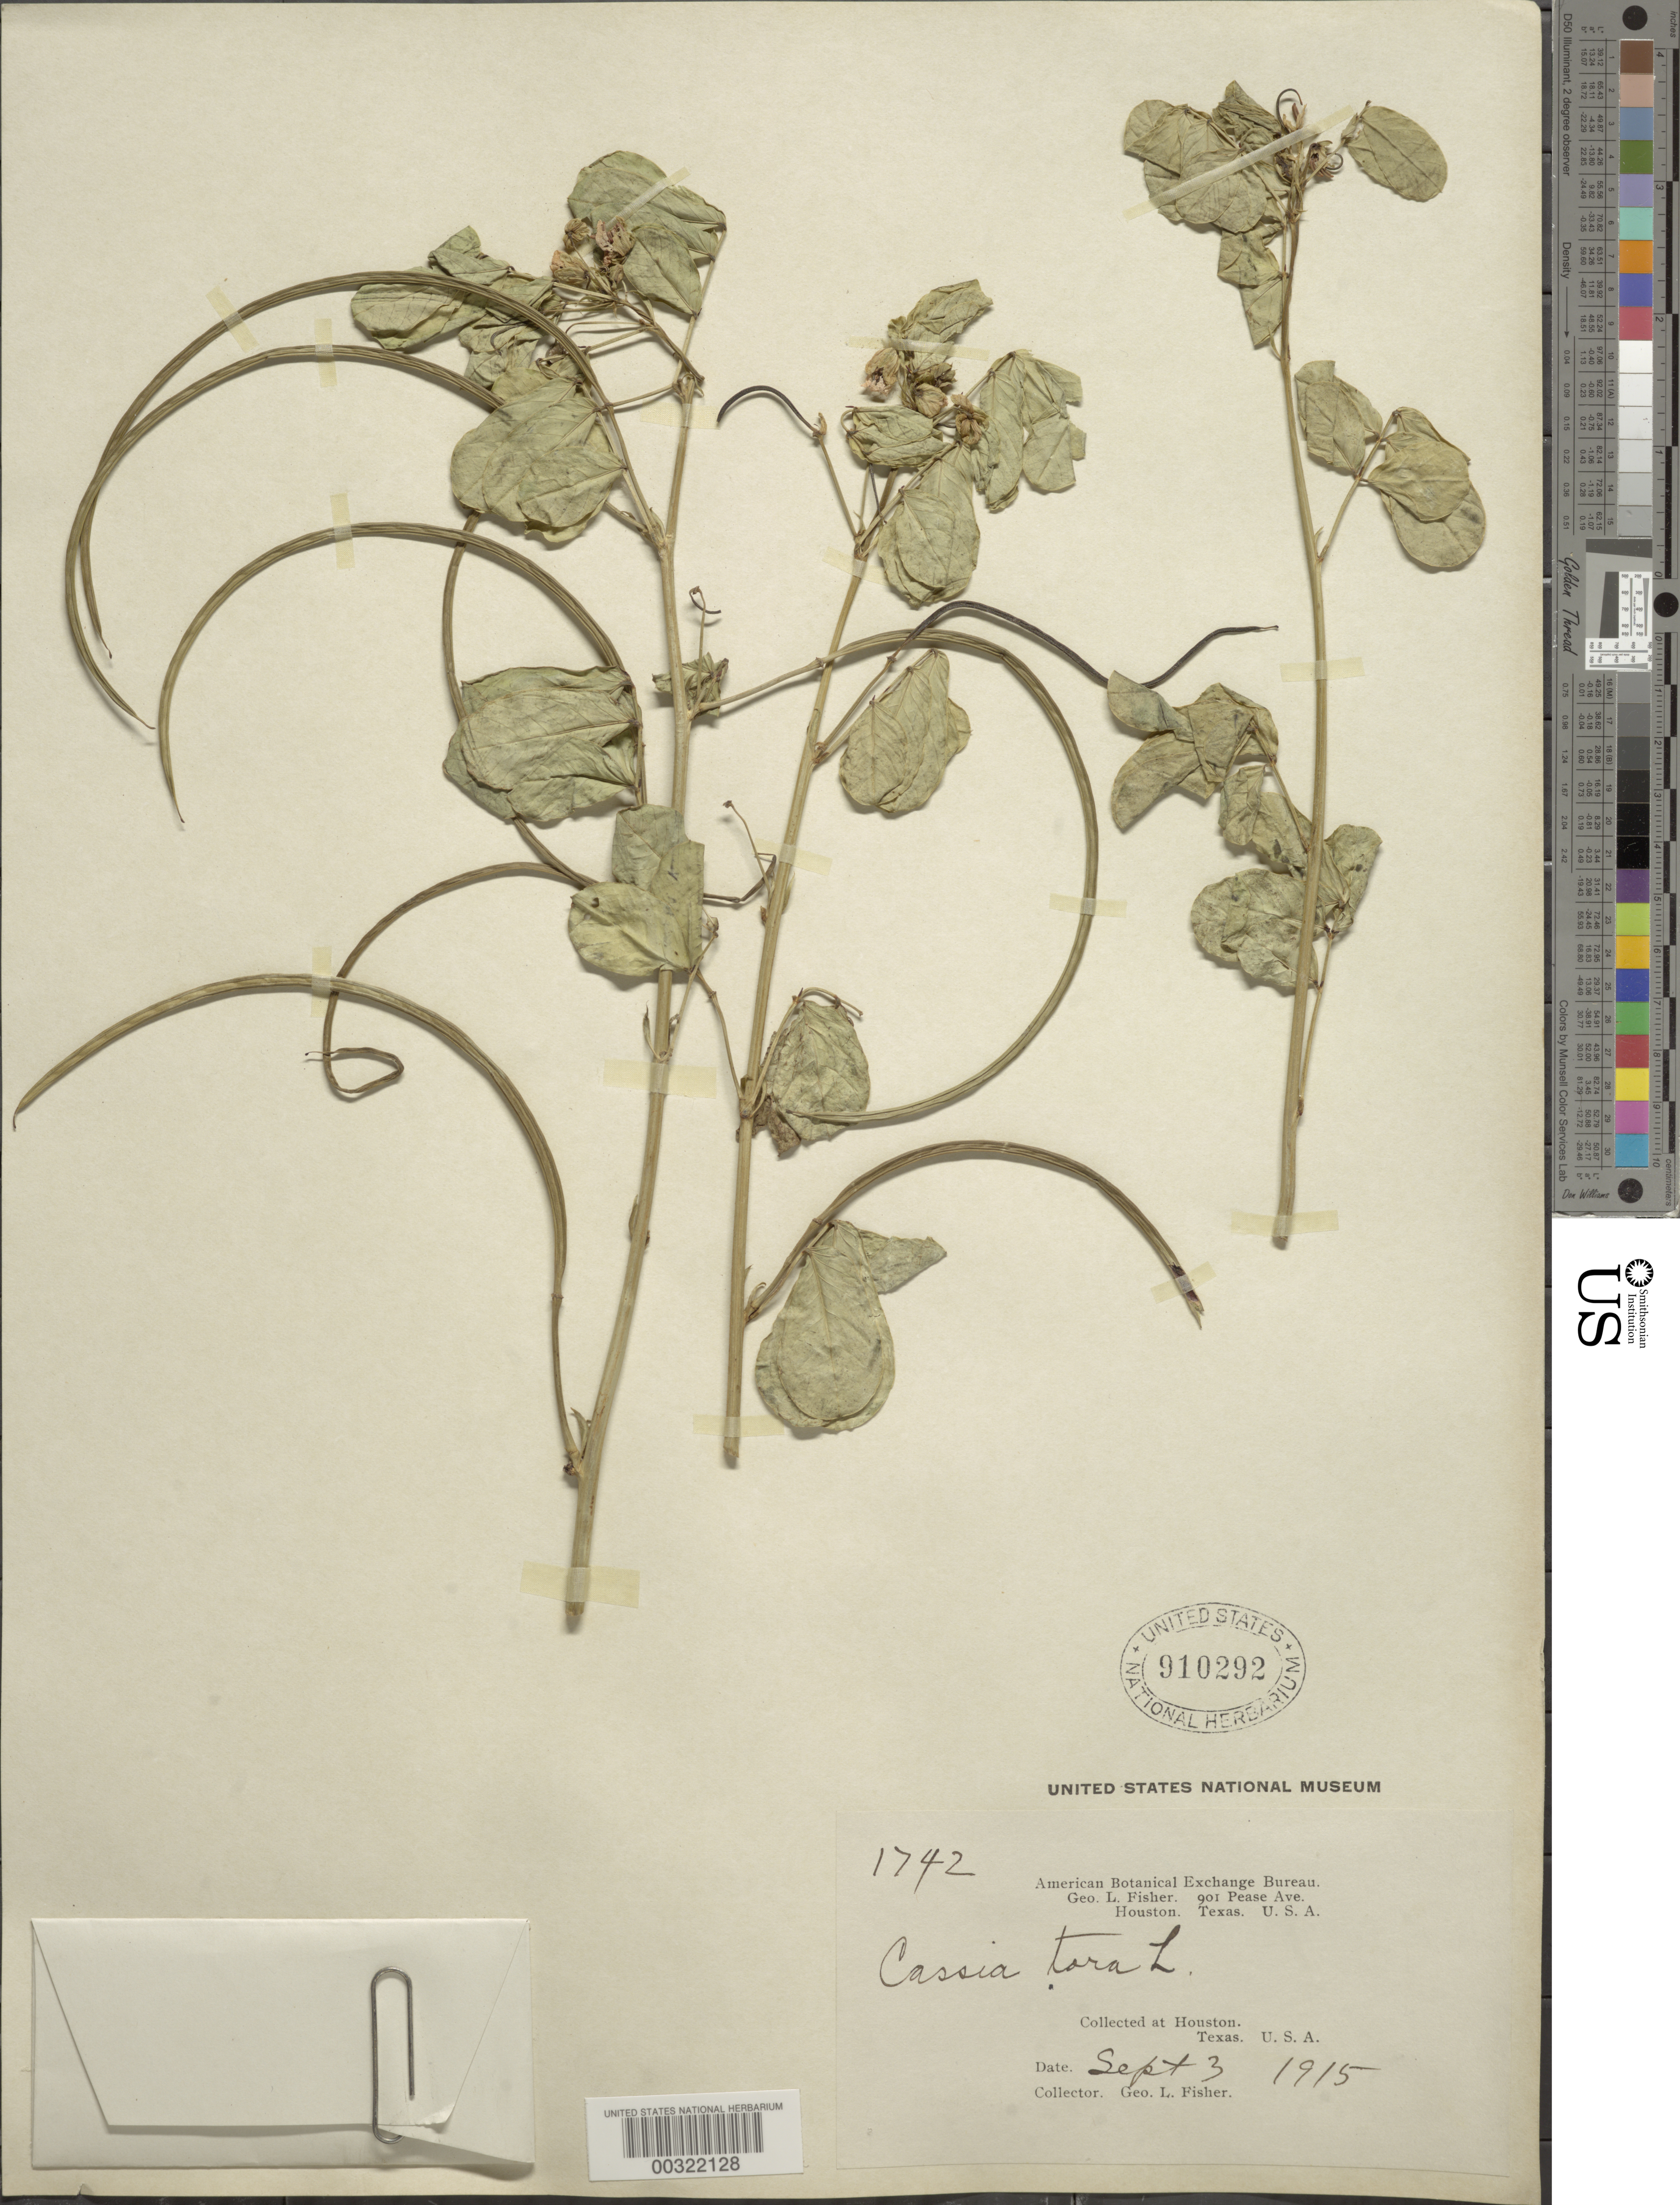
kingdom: Plantae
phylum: Tracheophyta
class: Magnoliopsida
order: Fabales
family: Fabaceae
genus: Senna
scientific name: Senna obtusifolia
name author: (L.) H.S. Irwin & Barneby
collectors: G. L. Fisher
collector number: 1742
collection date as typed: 03 Sep 1915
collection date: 1915-09-03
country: United States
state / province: Texas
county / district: Harris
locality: Houston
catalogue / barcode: US 910292